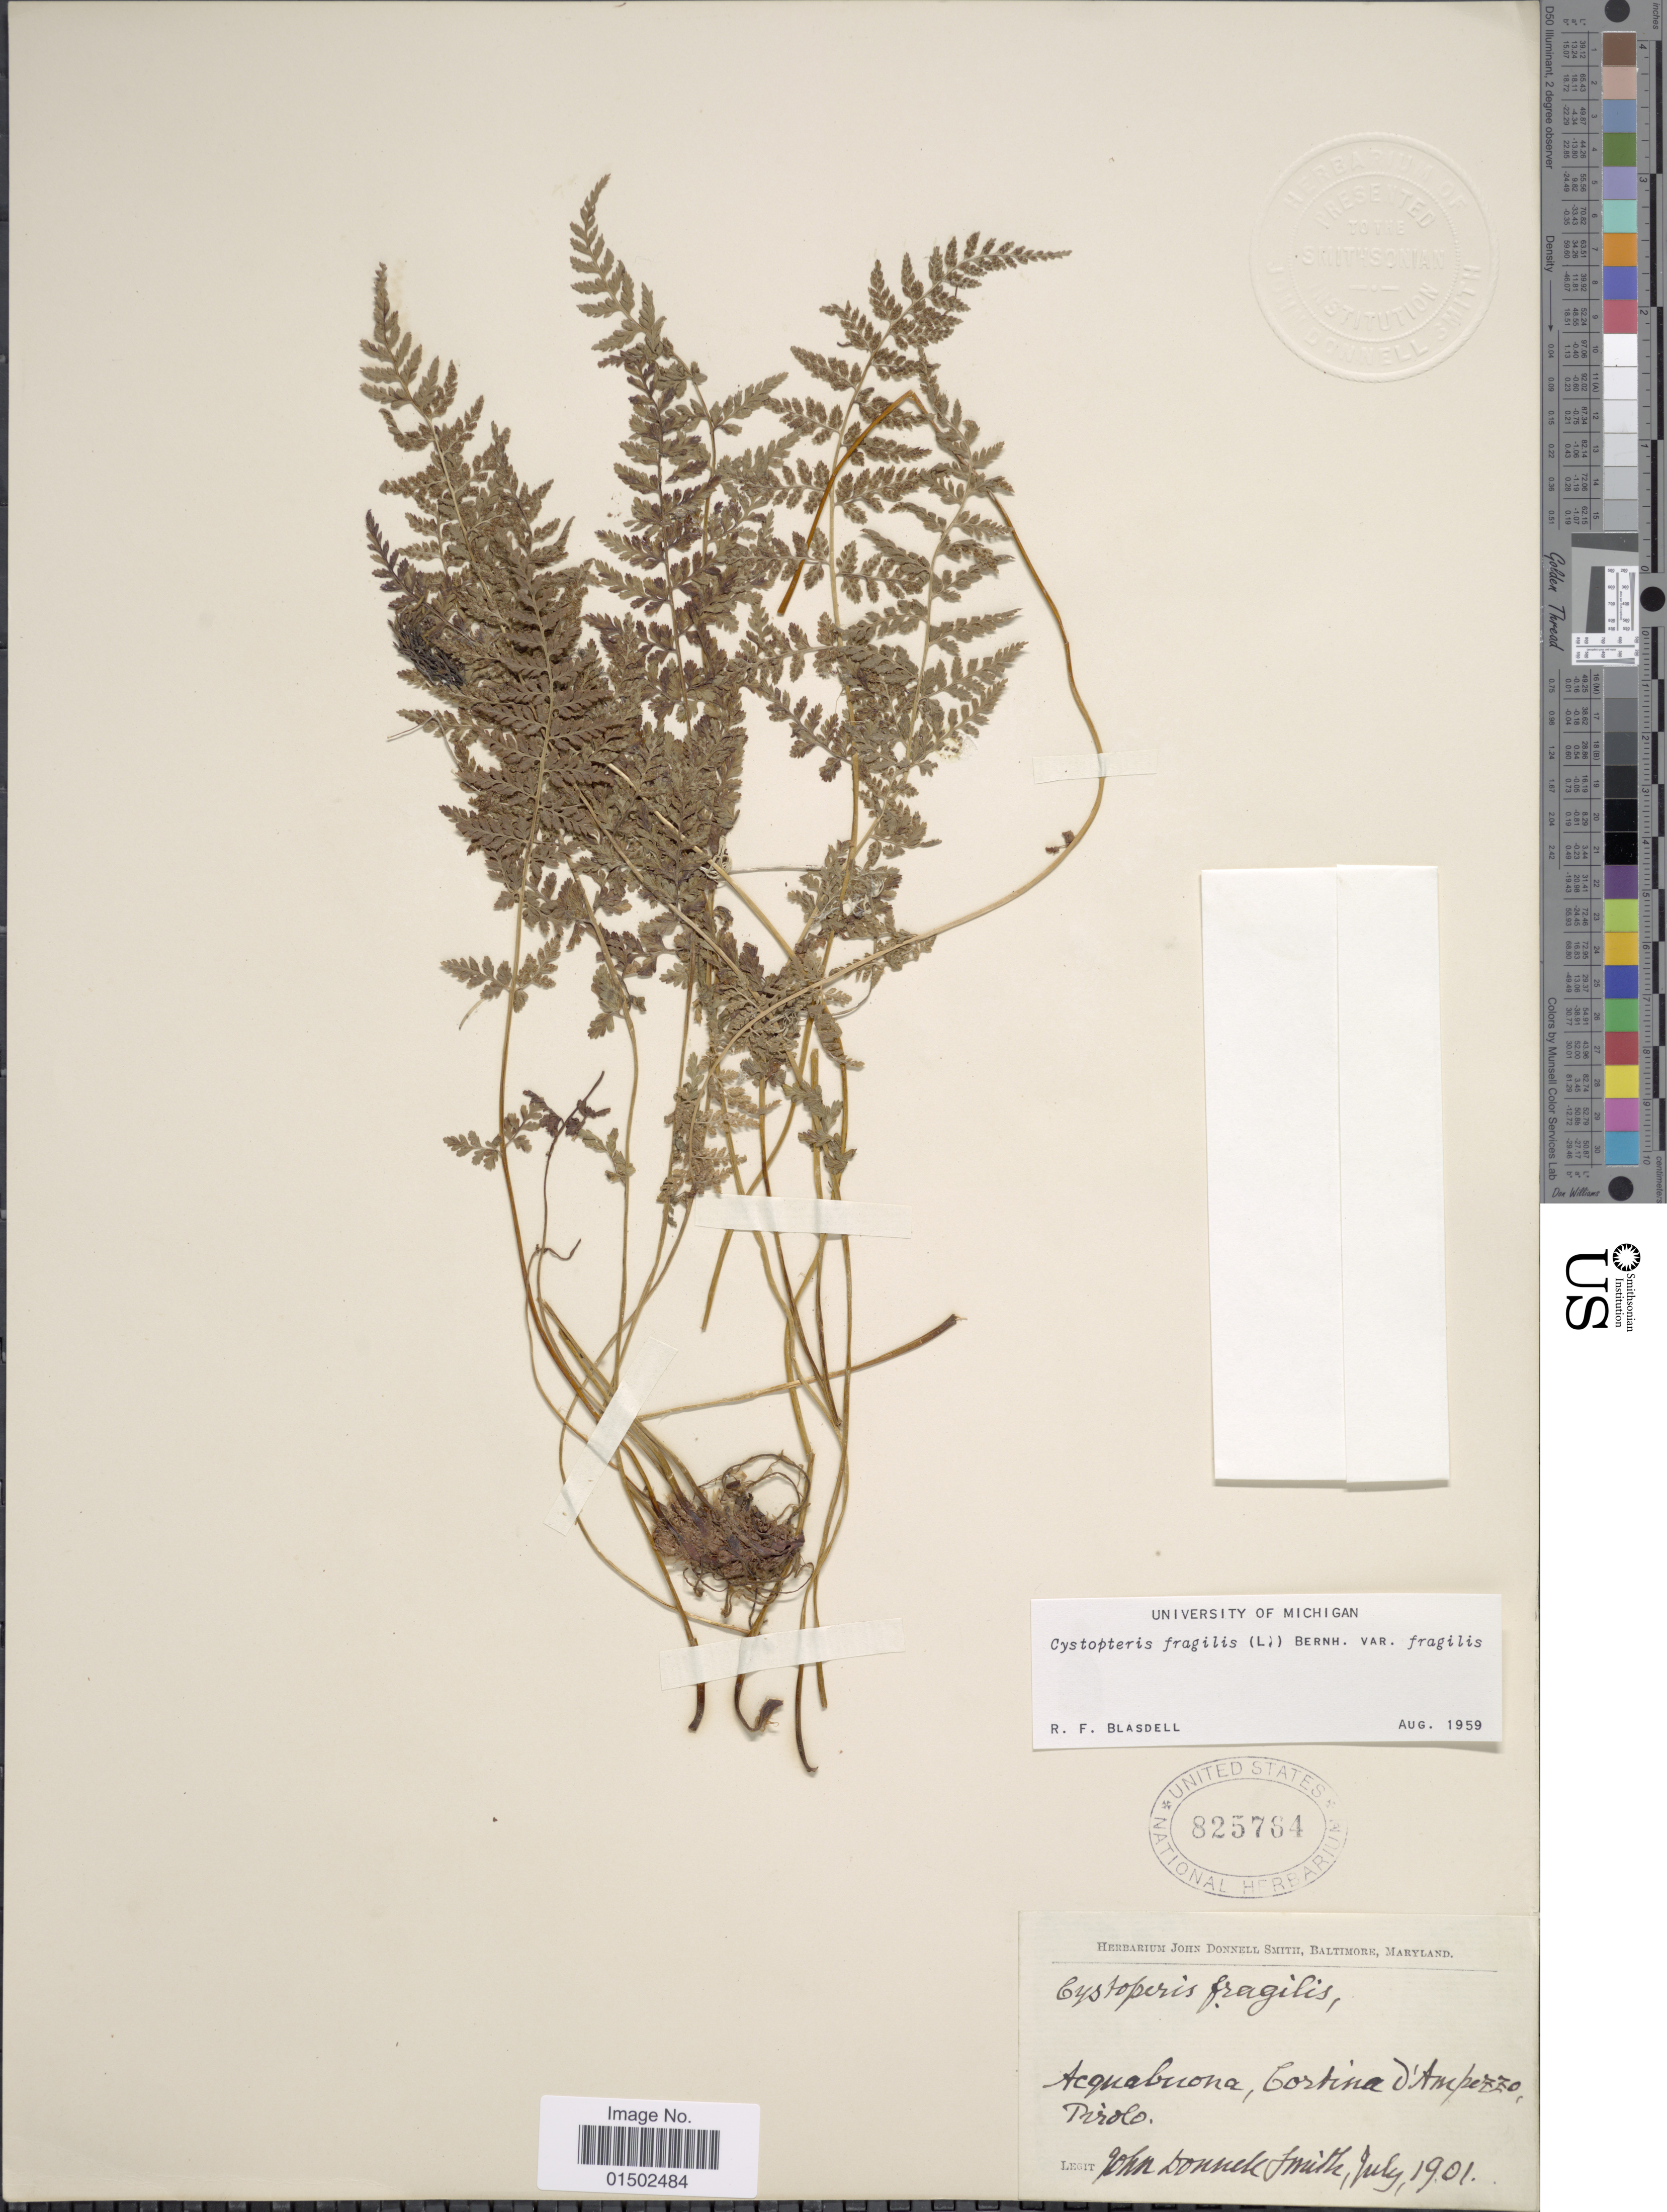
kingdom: Plantae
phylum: Tracheophyta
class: Polypodiopsida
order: Polypodiales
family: Cystopteridaceae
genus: Cystopteris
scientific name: Cystopteris fragilis var. fragilis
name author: (L.) Bernh.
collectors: J. Donnell Smith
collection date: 1901-07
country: Italy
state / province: veneto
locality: Acquabuona, Cortina dÁnpezzo [interpreted], Pirolo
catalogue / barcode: US 825784